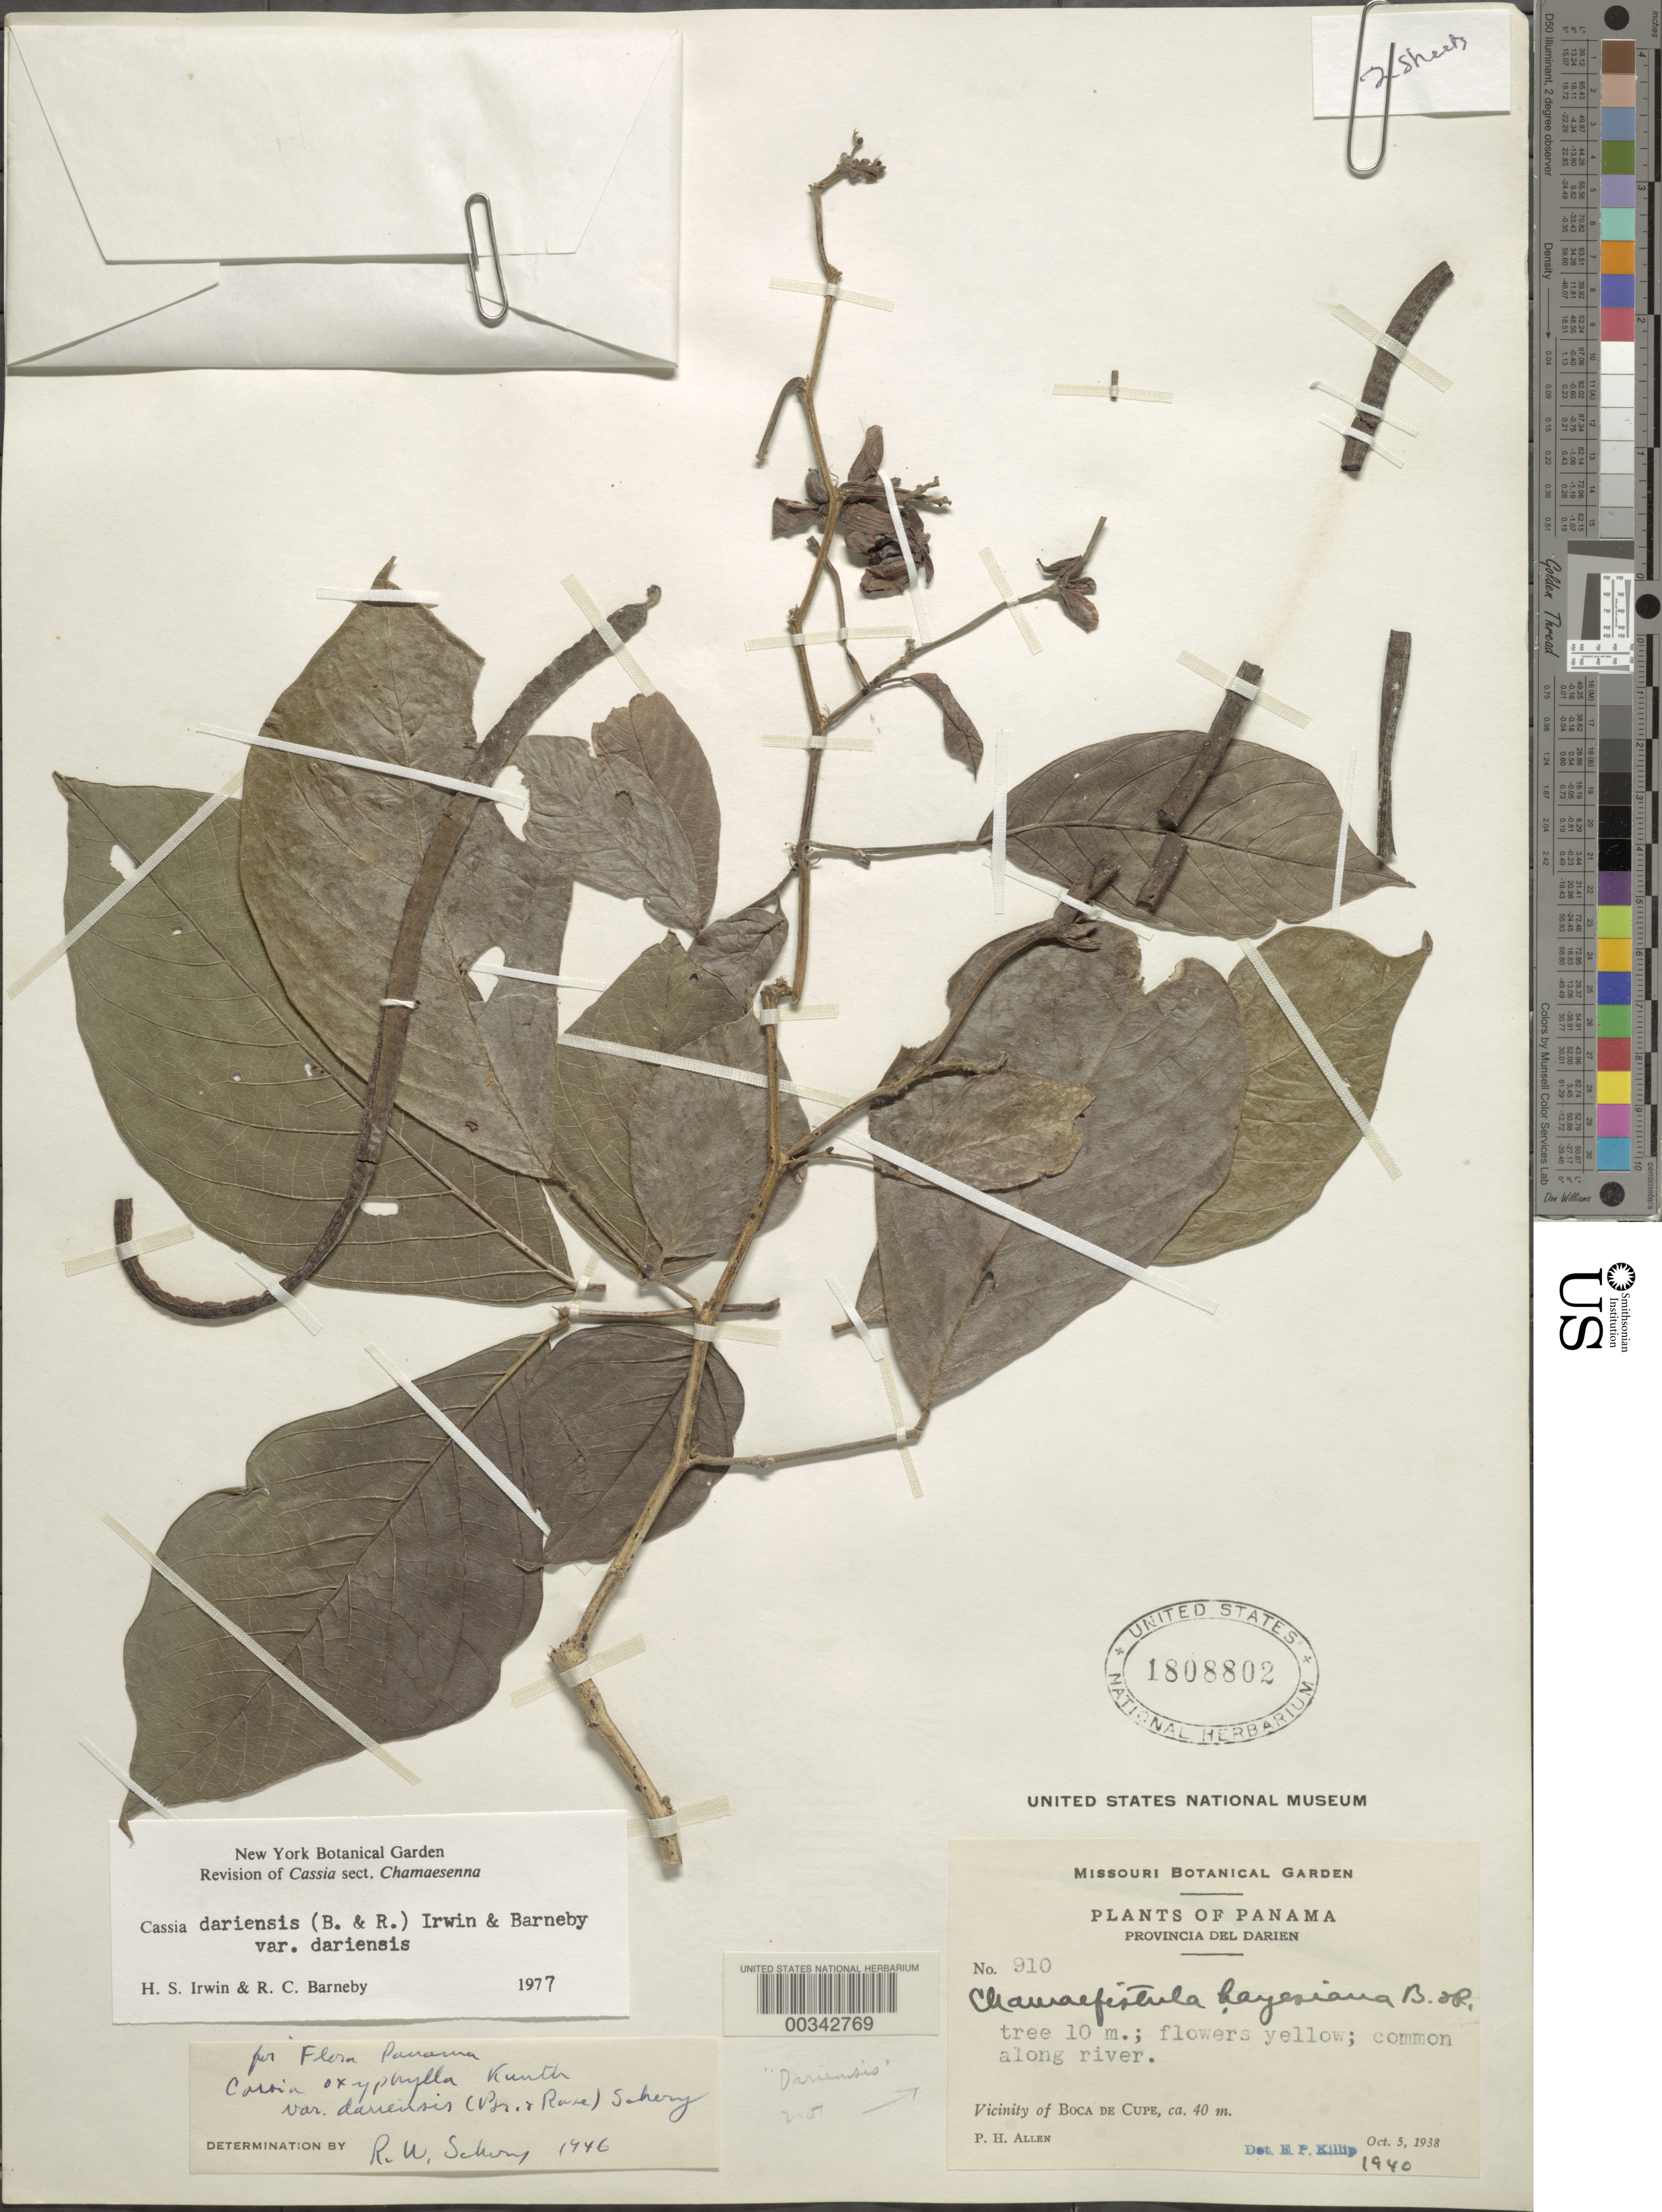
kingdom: Plantae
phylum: Tracheophyta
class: Magnoliopsida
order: Fabales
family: Fabaceae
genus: Senna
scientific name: Senna dariensis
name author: (Britton & Rose) H.S. Irwin & Barneby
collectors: P. H. Allen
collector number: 910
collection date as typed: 05 Oct 1938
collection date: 1938-10-05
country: Panama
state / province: Darién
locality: Vicinity of Boca de Cupe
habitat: Along river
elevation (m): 40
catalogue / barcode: US 1808802